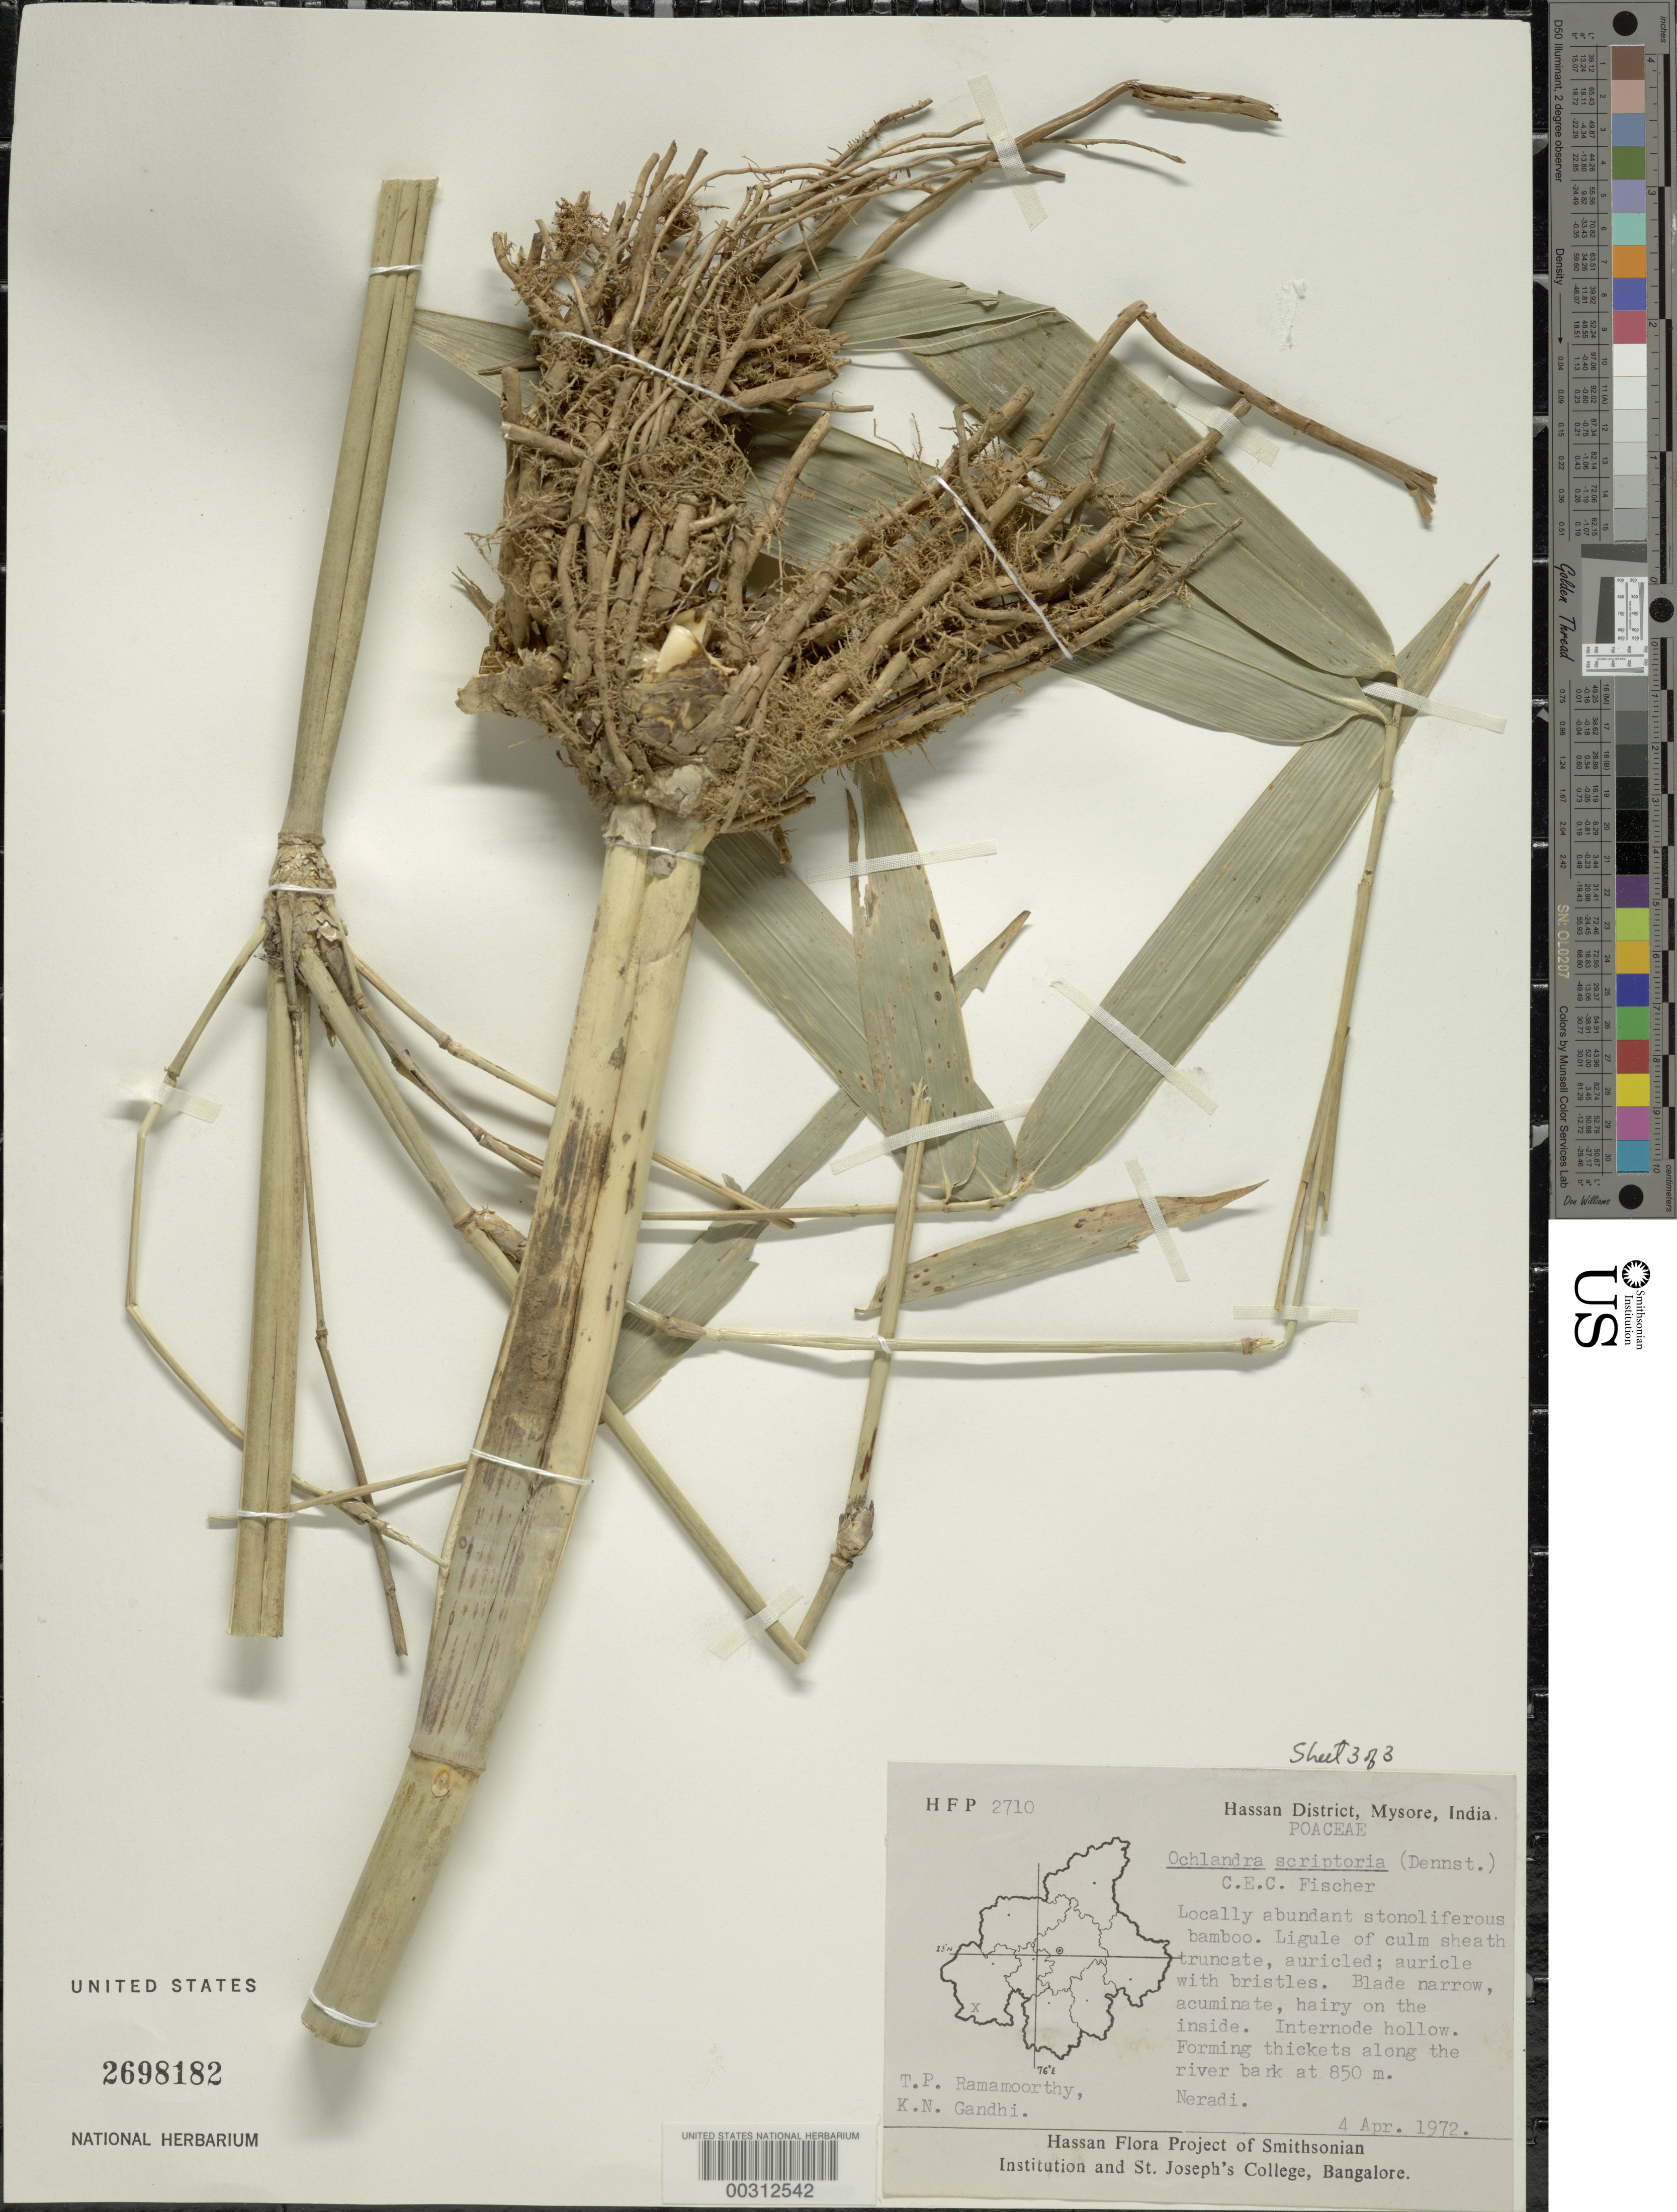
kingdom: Plantae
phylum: Tracheophyta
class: Liliopsida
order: Poales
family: Poaceae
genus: Ochlandra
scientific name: Ochlandra scriptoria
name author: (Dennst.) C.E.C. Fisch.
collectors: T. P. Ramamoorthy & K. N. Gandhi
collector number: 2710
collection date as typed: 04 Apr 1972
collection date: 1972-04-04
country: India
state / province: Karnataka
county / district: Hassan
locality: Neradi, mysore state [mysore state = karnataka.]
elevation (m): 850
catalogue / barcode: US 2698182